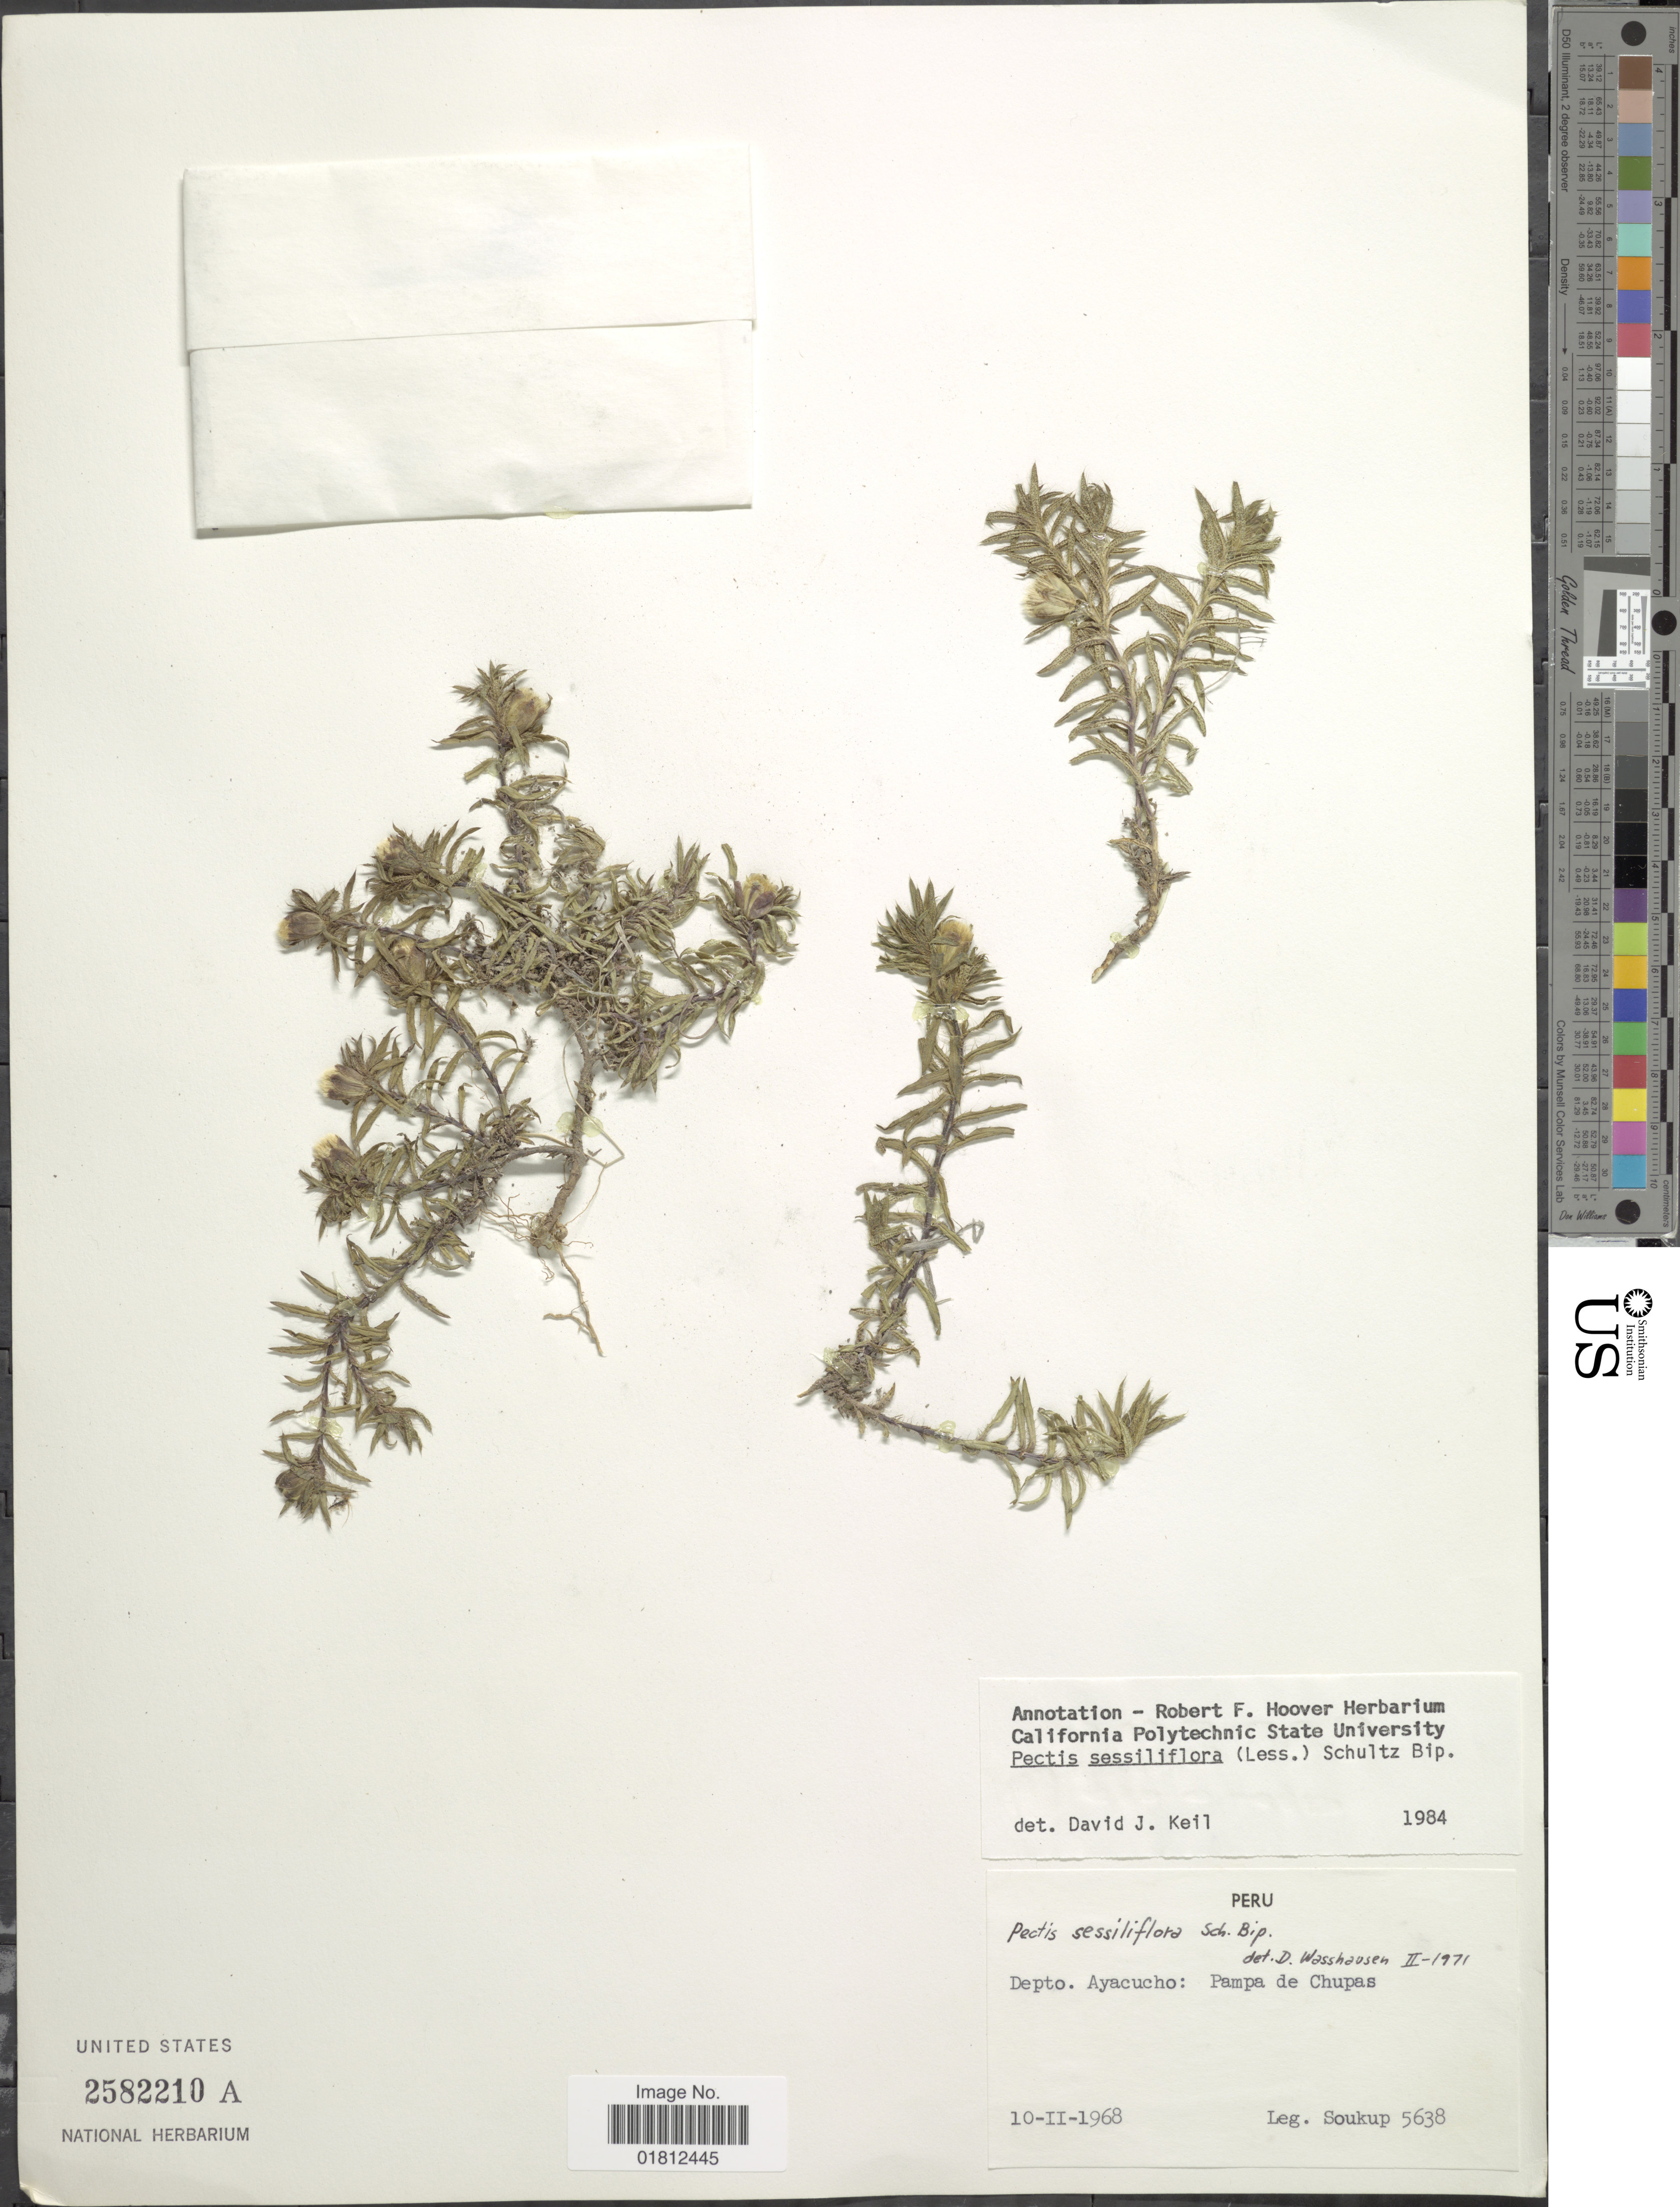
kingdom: Plantae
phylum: Tracheophyta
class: Magnoliopsida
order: Asterales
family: Asteraceae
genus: Pectis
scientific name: Pectis sessiliflora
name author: (Less.) Sch. Bip.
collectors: -- Soukup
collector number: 5638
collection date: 1968-02-10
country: Peru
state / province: Ayacucho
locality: Pampa de Chupas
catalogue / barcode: US 2582210A